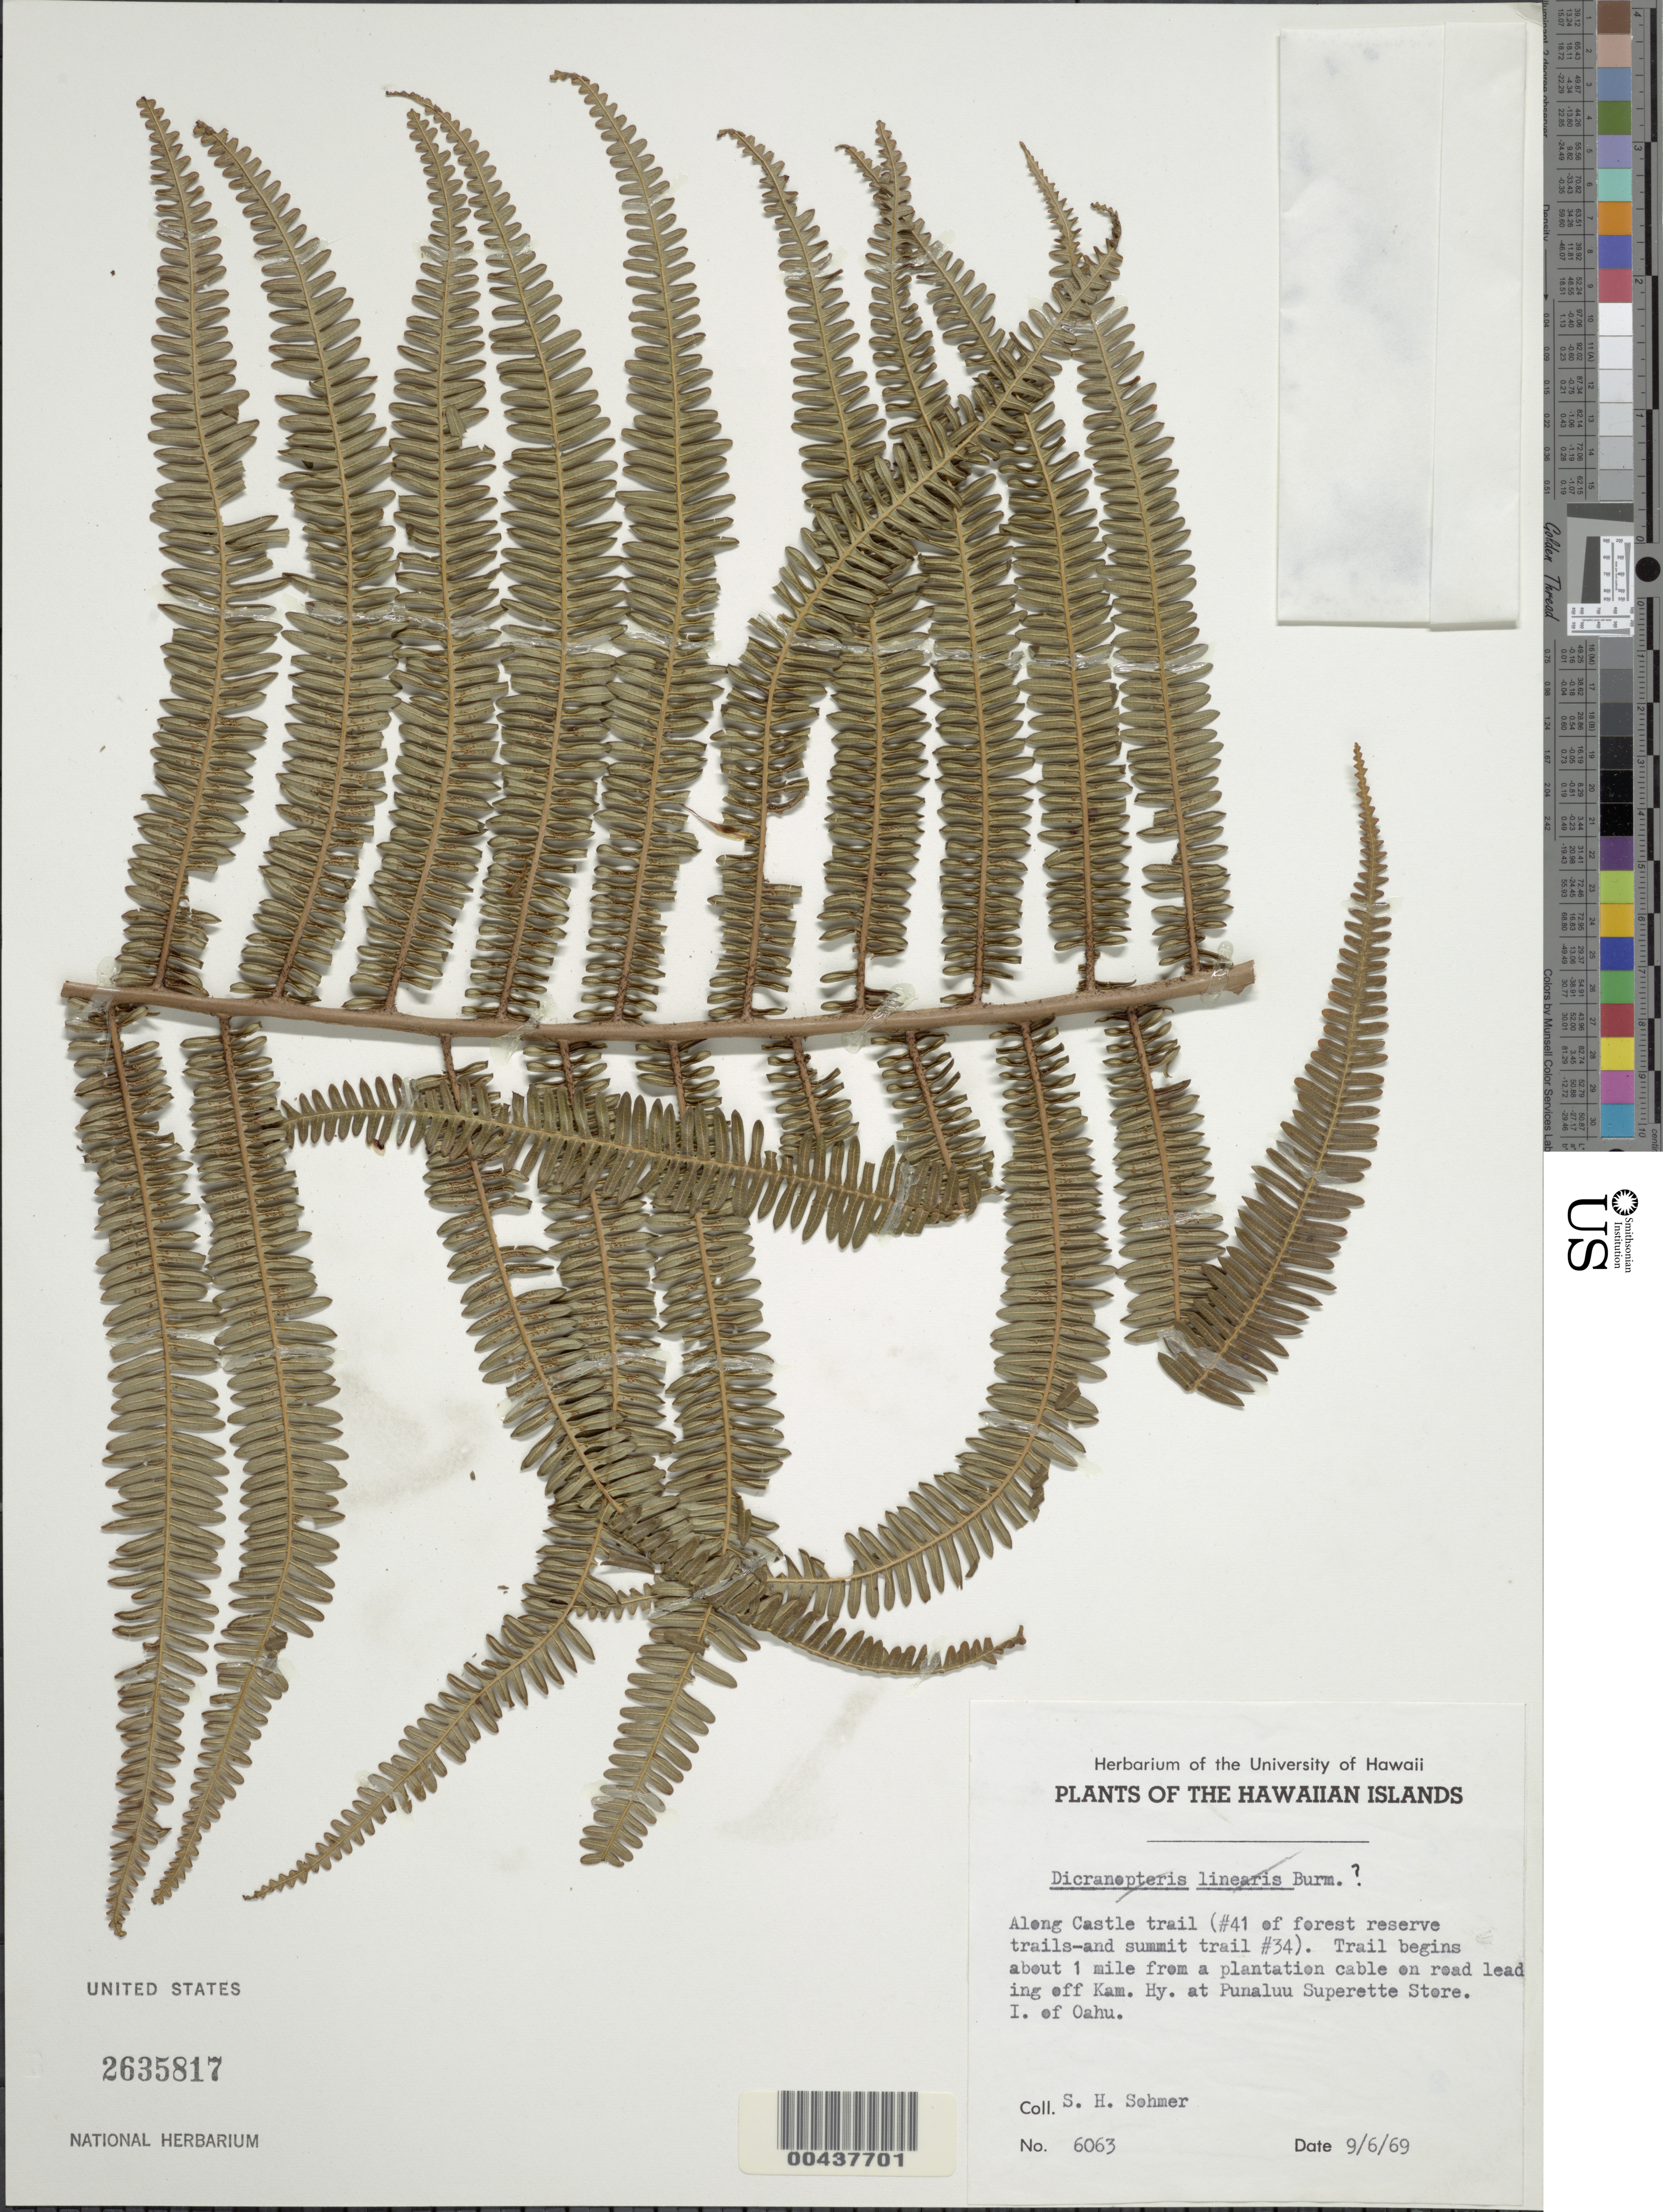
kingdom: Plantae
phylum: Tracheophyta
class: Polypodiopsida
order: Gleicheniales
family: Gleicheniaceae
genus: Diplopterygium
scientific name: Diplopterygium pinnatum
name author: (Kunze) Nakai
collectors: S. H. Sohmer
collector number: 6063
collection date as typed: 9 Jun 1969 or 6 Sep 1969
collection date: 1969-06-09 or 1969-09-06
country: United States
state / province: Hawaii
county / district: Honolulu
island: Oahu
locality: Along Castle trail (#41 of forest reserve trails-and summit trail #34). Trail begins about 1 mi from a plantation cable ...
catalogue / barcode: US 2635817